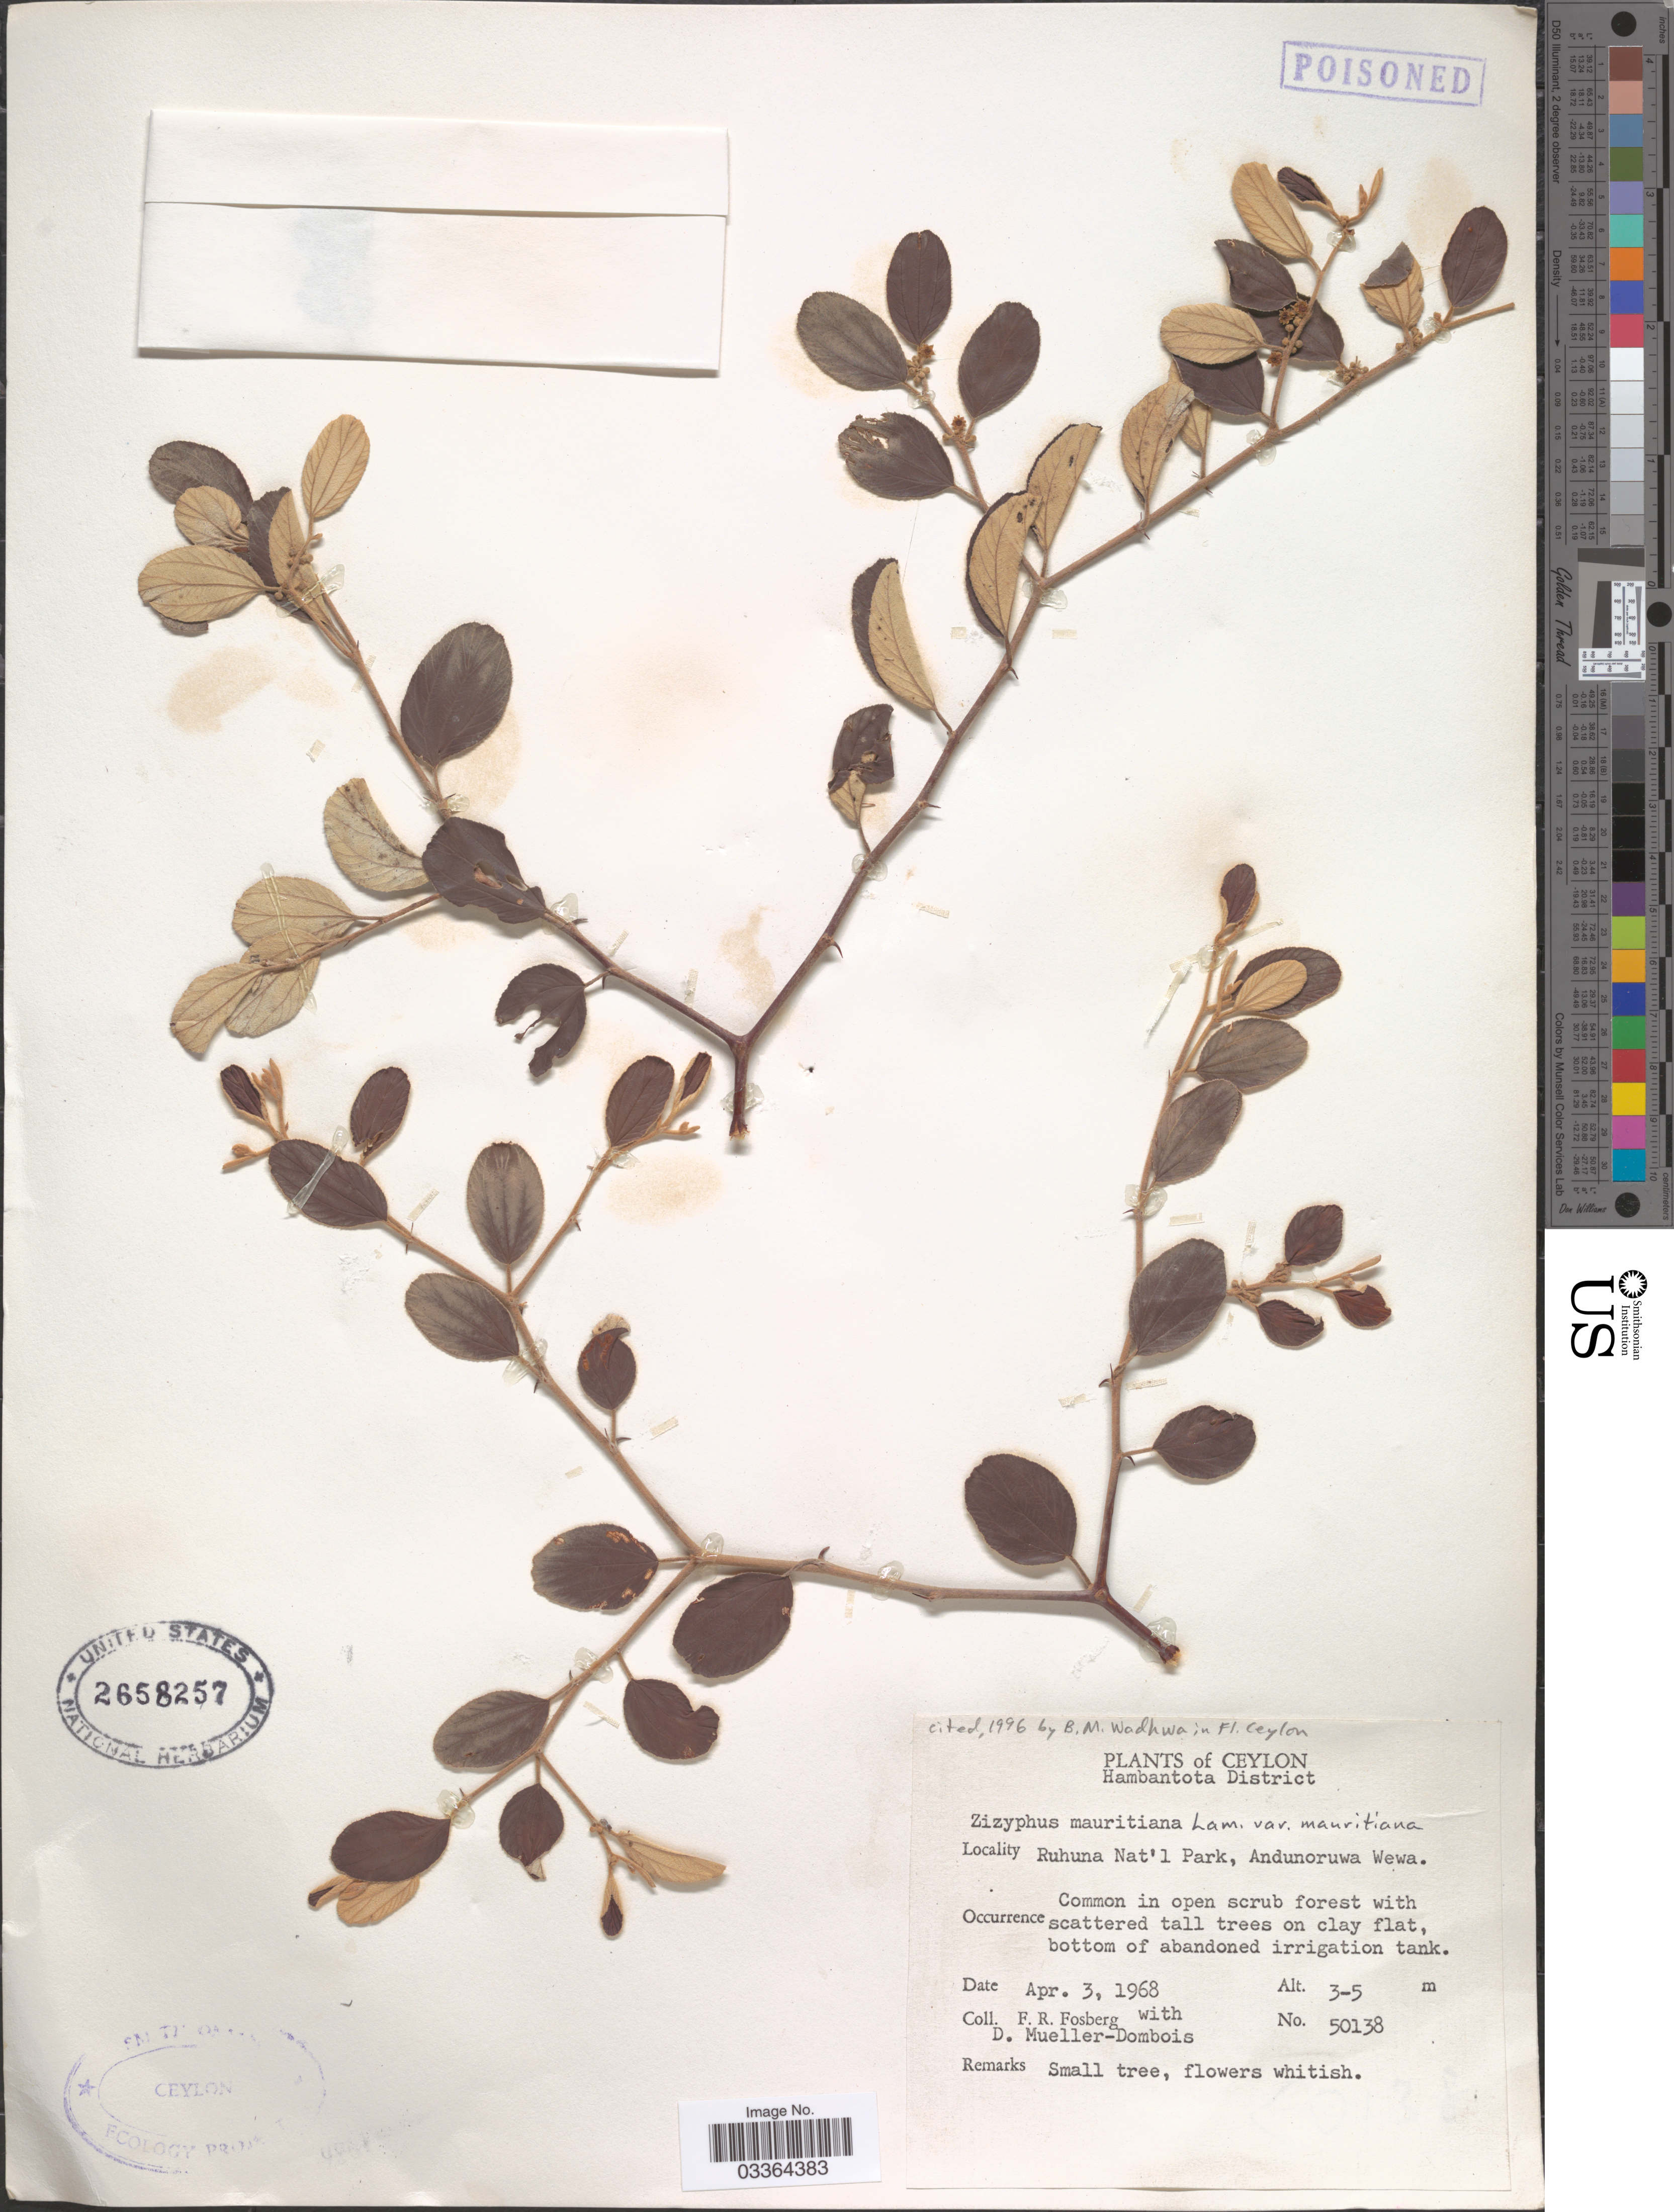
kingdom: Plantae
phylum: Tracheophyta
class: Magnoliopsida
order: Rosales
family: Rhamnaceae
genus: Ziziphus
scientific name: Ziziphus mauritiana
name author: Lam.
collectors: F. R. Fosberg & D. Mueller-Dombois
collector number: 50138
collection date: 1968-04-03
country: Sri Lanka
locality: Ceylon. Hambantota District. Ruhuna Nat'l Park, Andunoruwa Wewa.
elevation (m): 3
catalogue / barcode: US 2658257